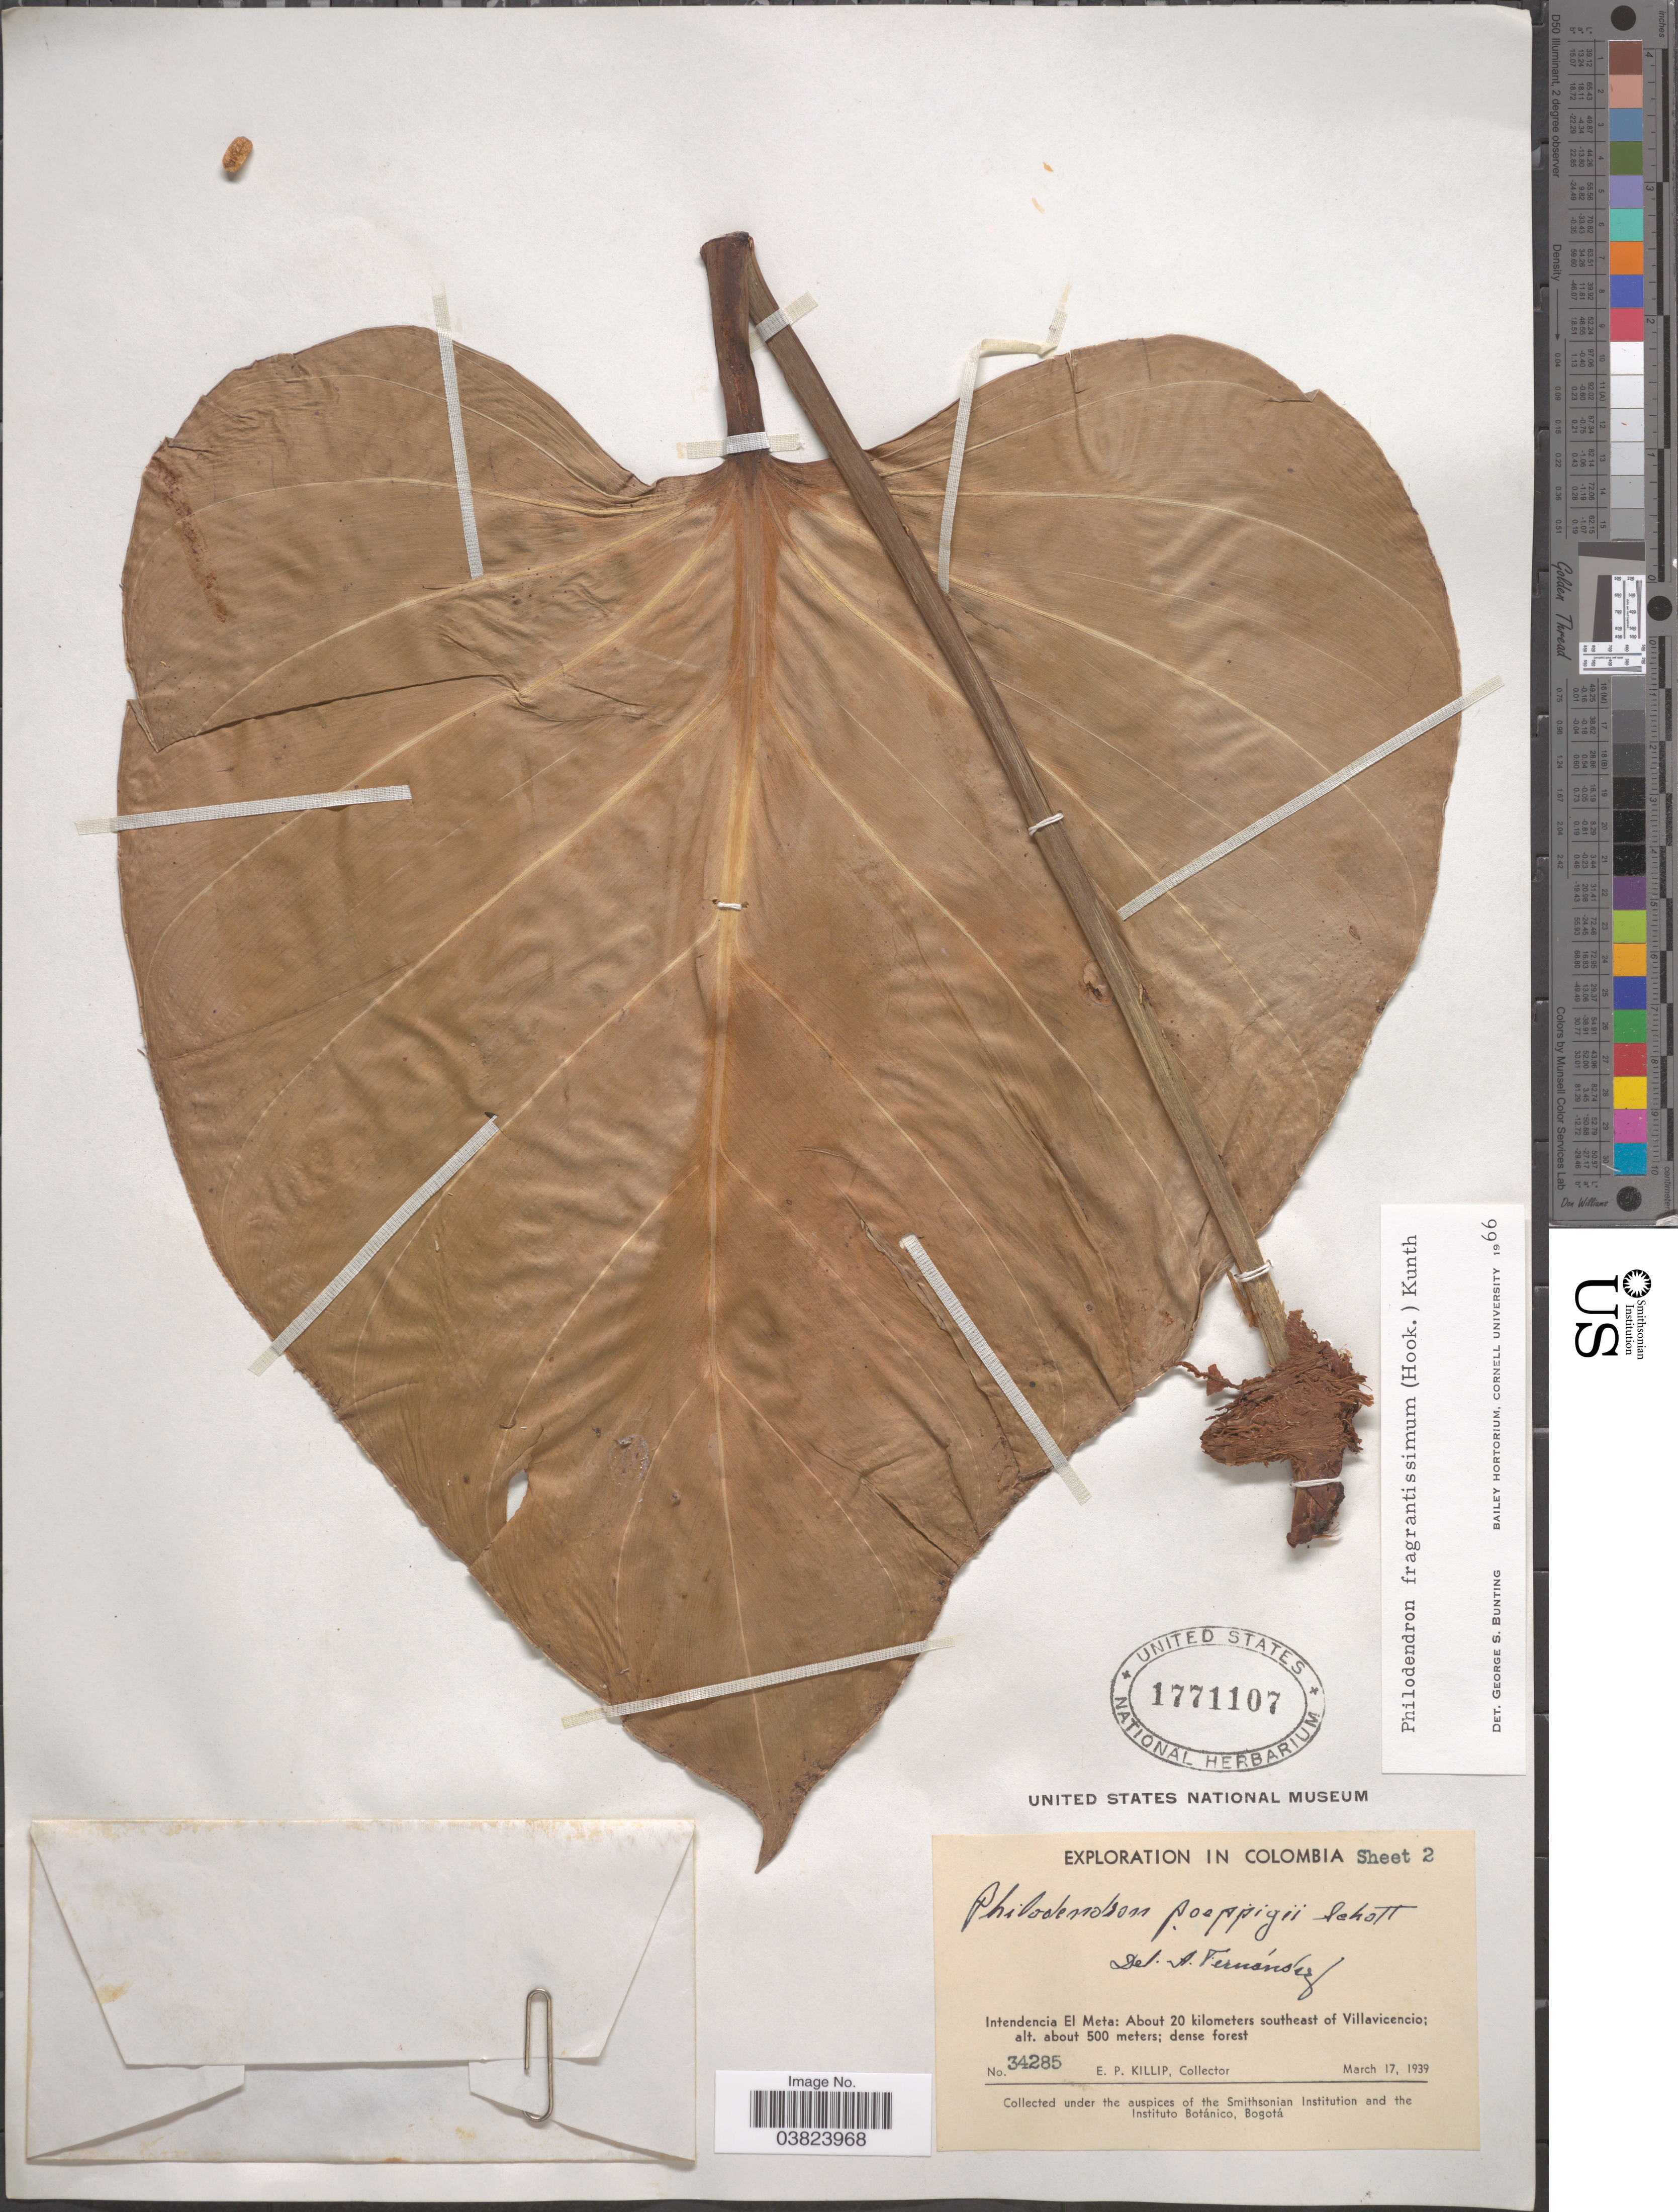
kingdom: Plantae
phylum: Tracheophyta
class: Liliopsida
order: Alismatales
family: Araceae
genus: Philodendron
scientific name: Philodendron fragrantissimum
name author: (G. Don) Kunth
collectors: E. P. Killip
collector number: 34285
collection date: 1939-03-17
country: Colombia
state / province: Meta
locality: Intendencia El Meta: About 20 kilometers southeast of Villavicencio.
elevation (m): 500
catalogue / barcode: US 1771107